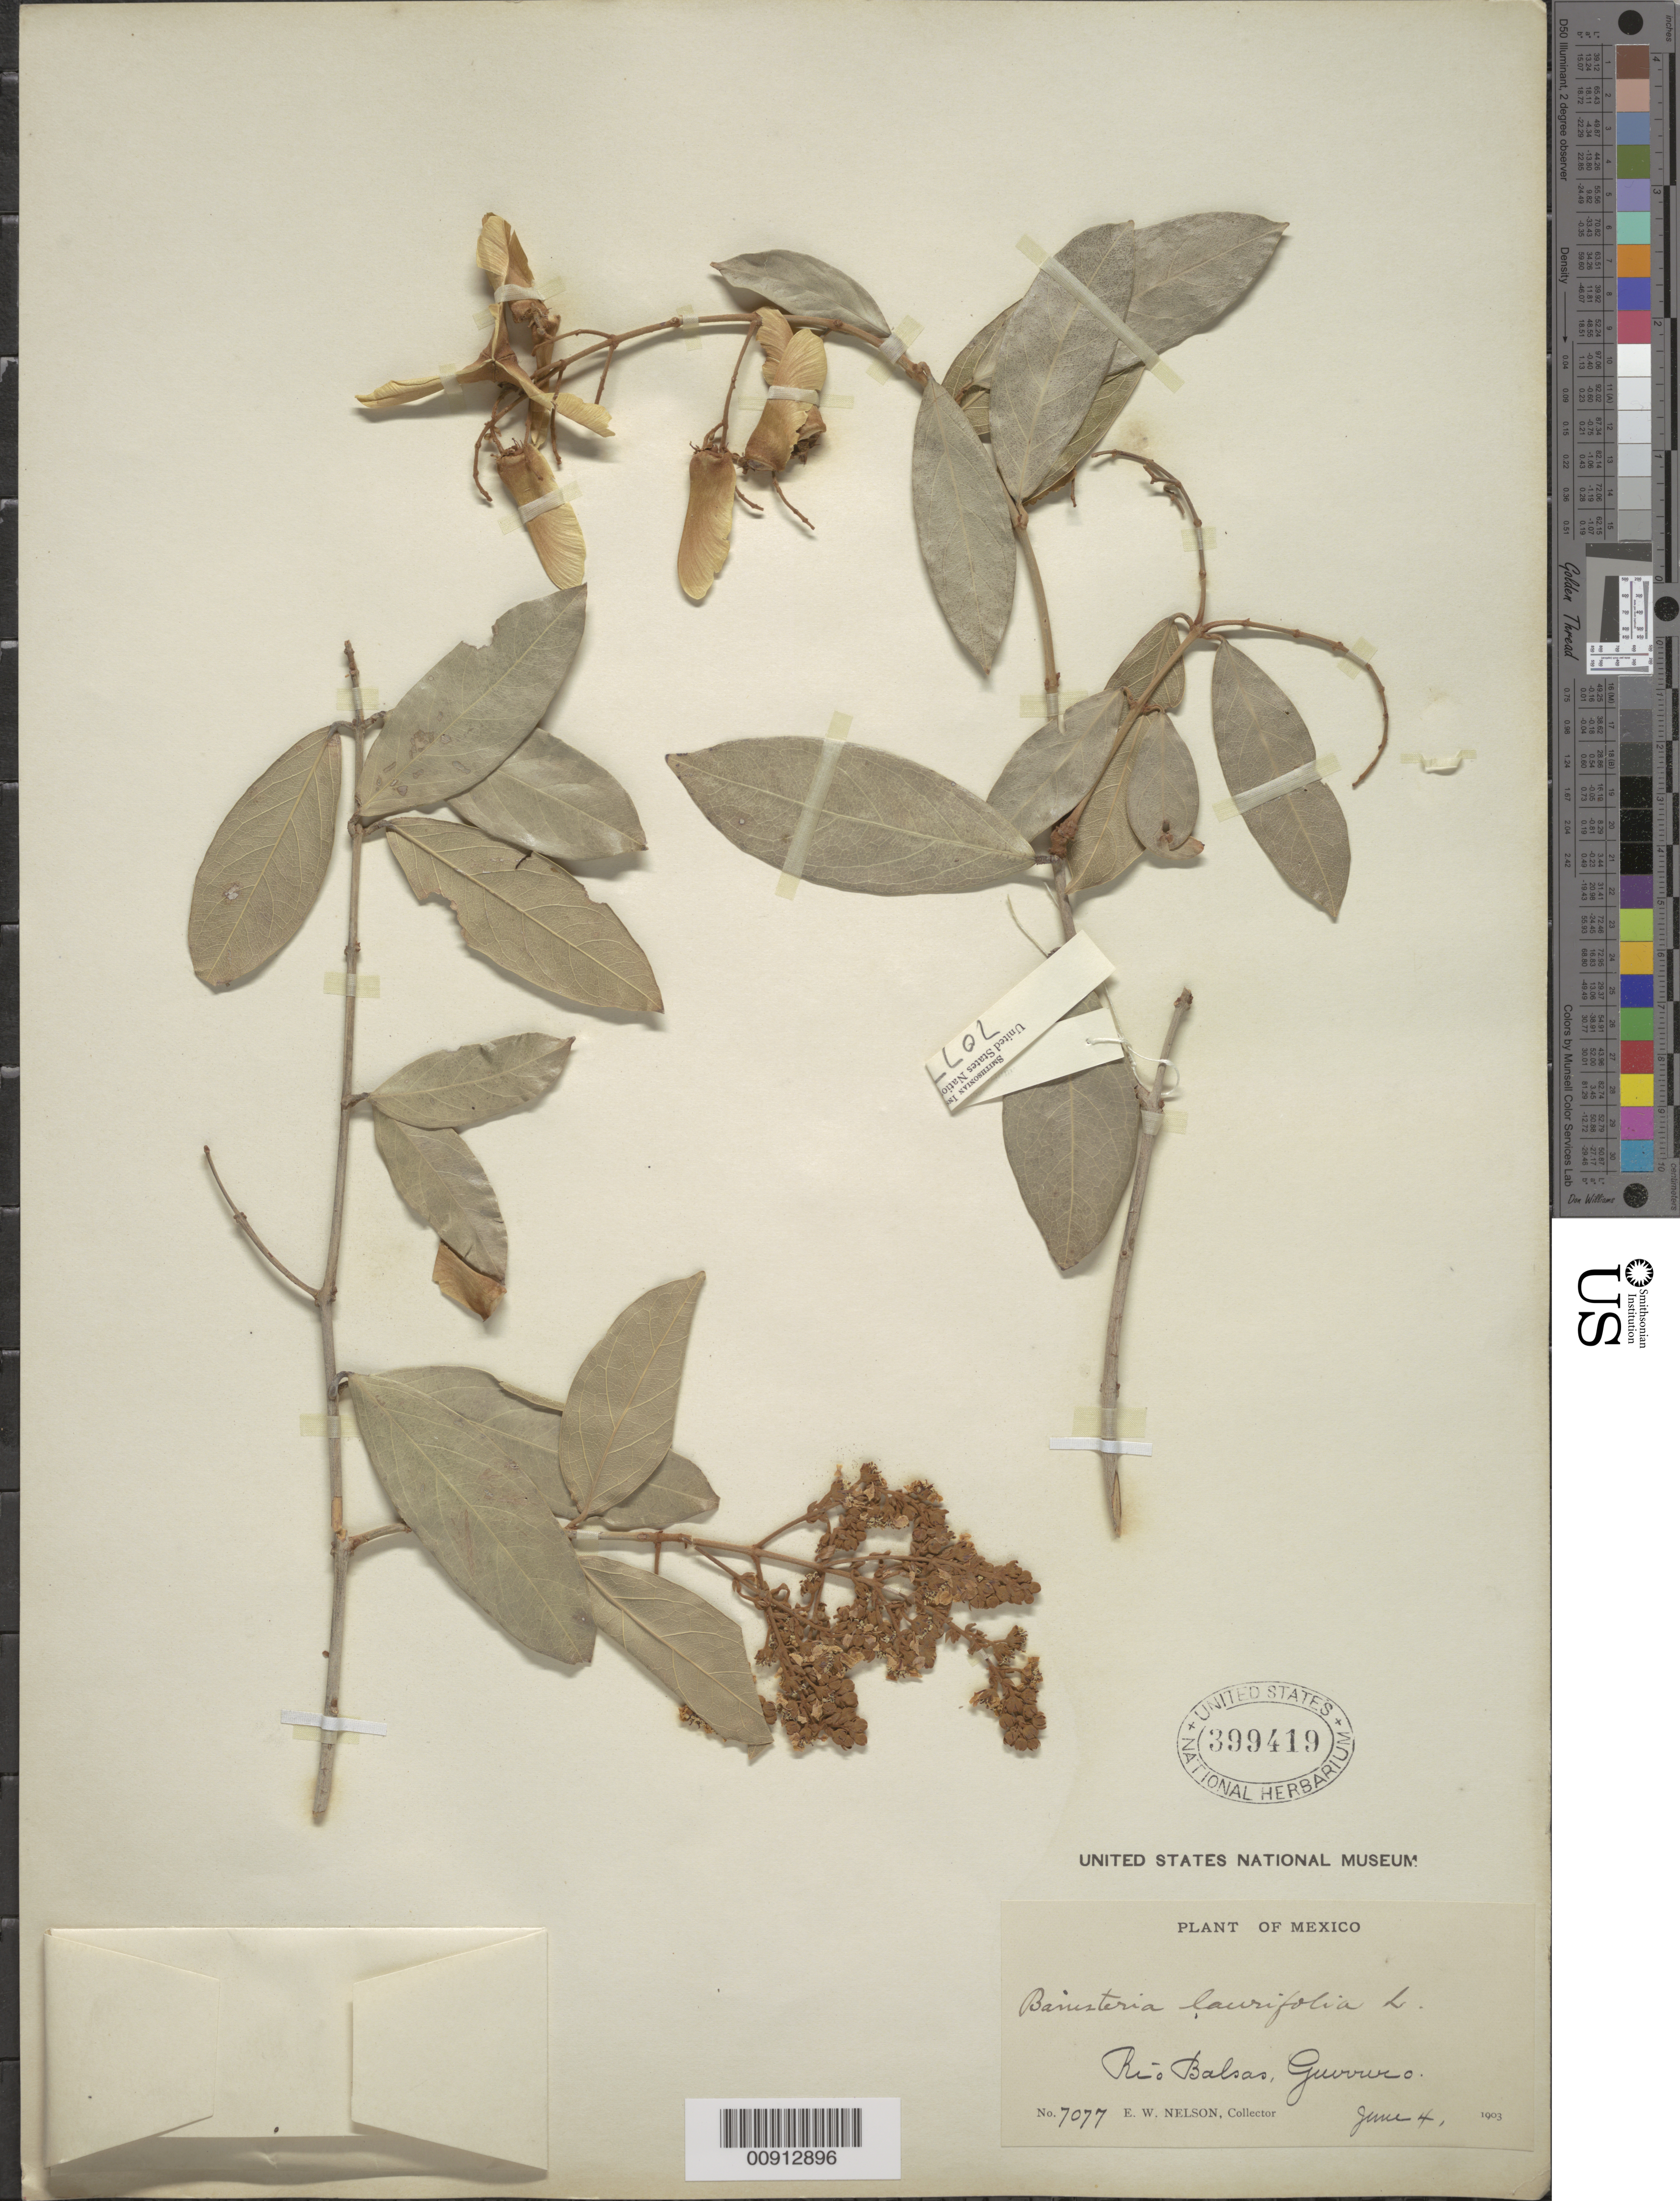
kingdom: Plantae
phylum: Tracheophyta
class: Magnoliopsida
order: Malpighiales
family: Malpighiaceae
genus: Heteropterys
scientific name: Heteropterys laurifolia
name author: (L.) A. Juss.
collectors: E. W. Nelson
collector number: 7077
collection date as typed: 04 Jun 1903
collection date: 1903-06-04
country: Mexico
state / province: Guerrero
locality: Río Balsas, Guerrero.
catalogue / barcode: US 399419